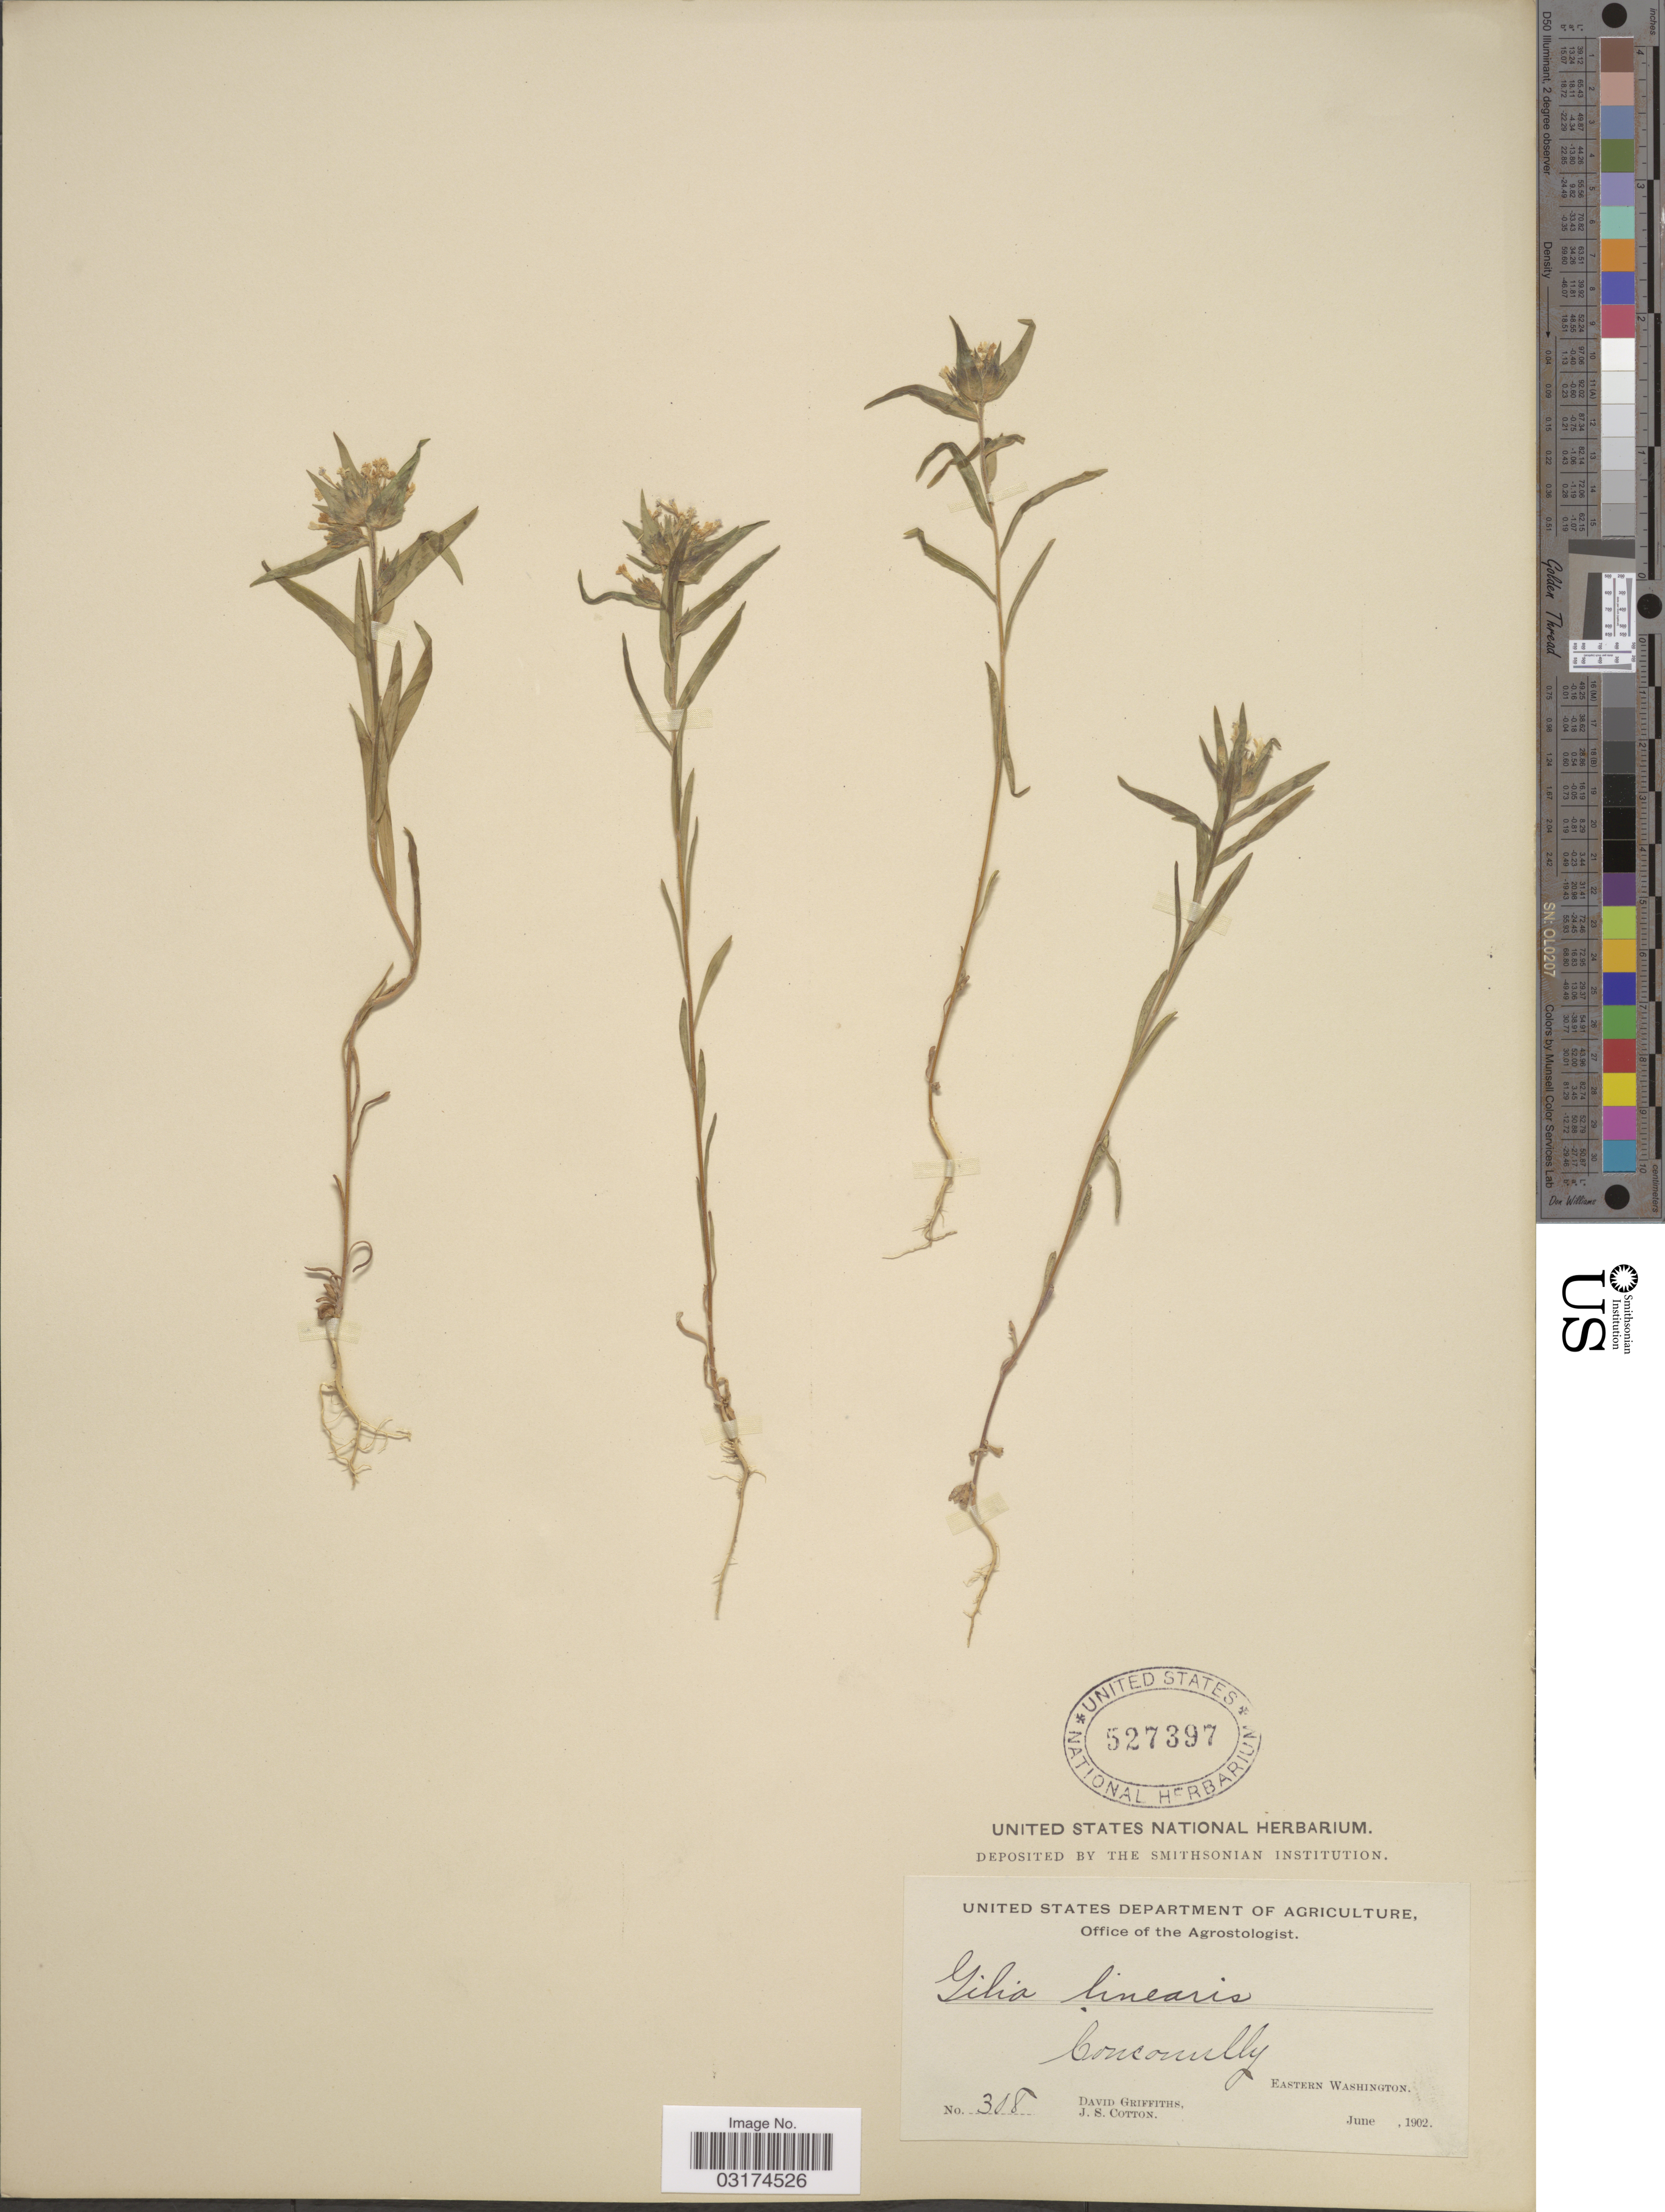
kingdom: Plantae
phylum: Tracheophyta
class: Magnoliopsida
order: Ericales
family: Polemoniaceae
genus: Collomia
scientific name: Collomia linearis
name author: Nutt.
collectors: D. Griffiths & J. S. Cotton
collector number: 308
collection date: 1902-06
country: United States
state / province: Washington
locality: Conconully. Eastern Washington.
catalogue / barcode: US 527397